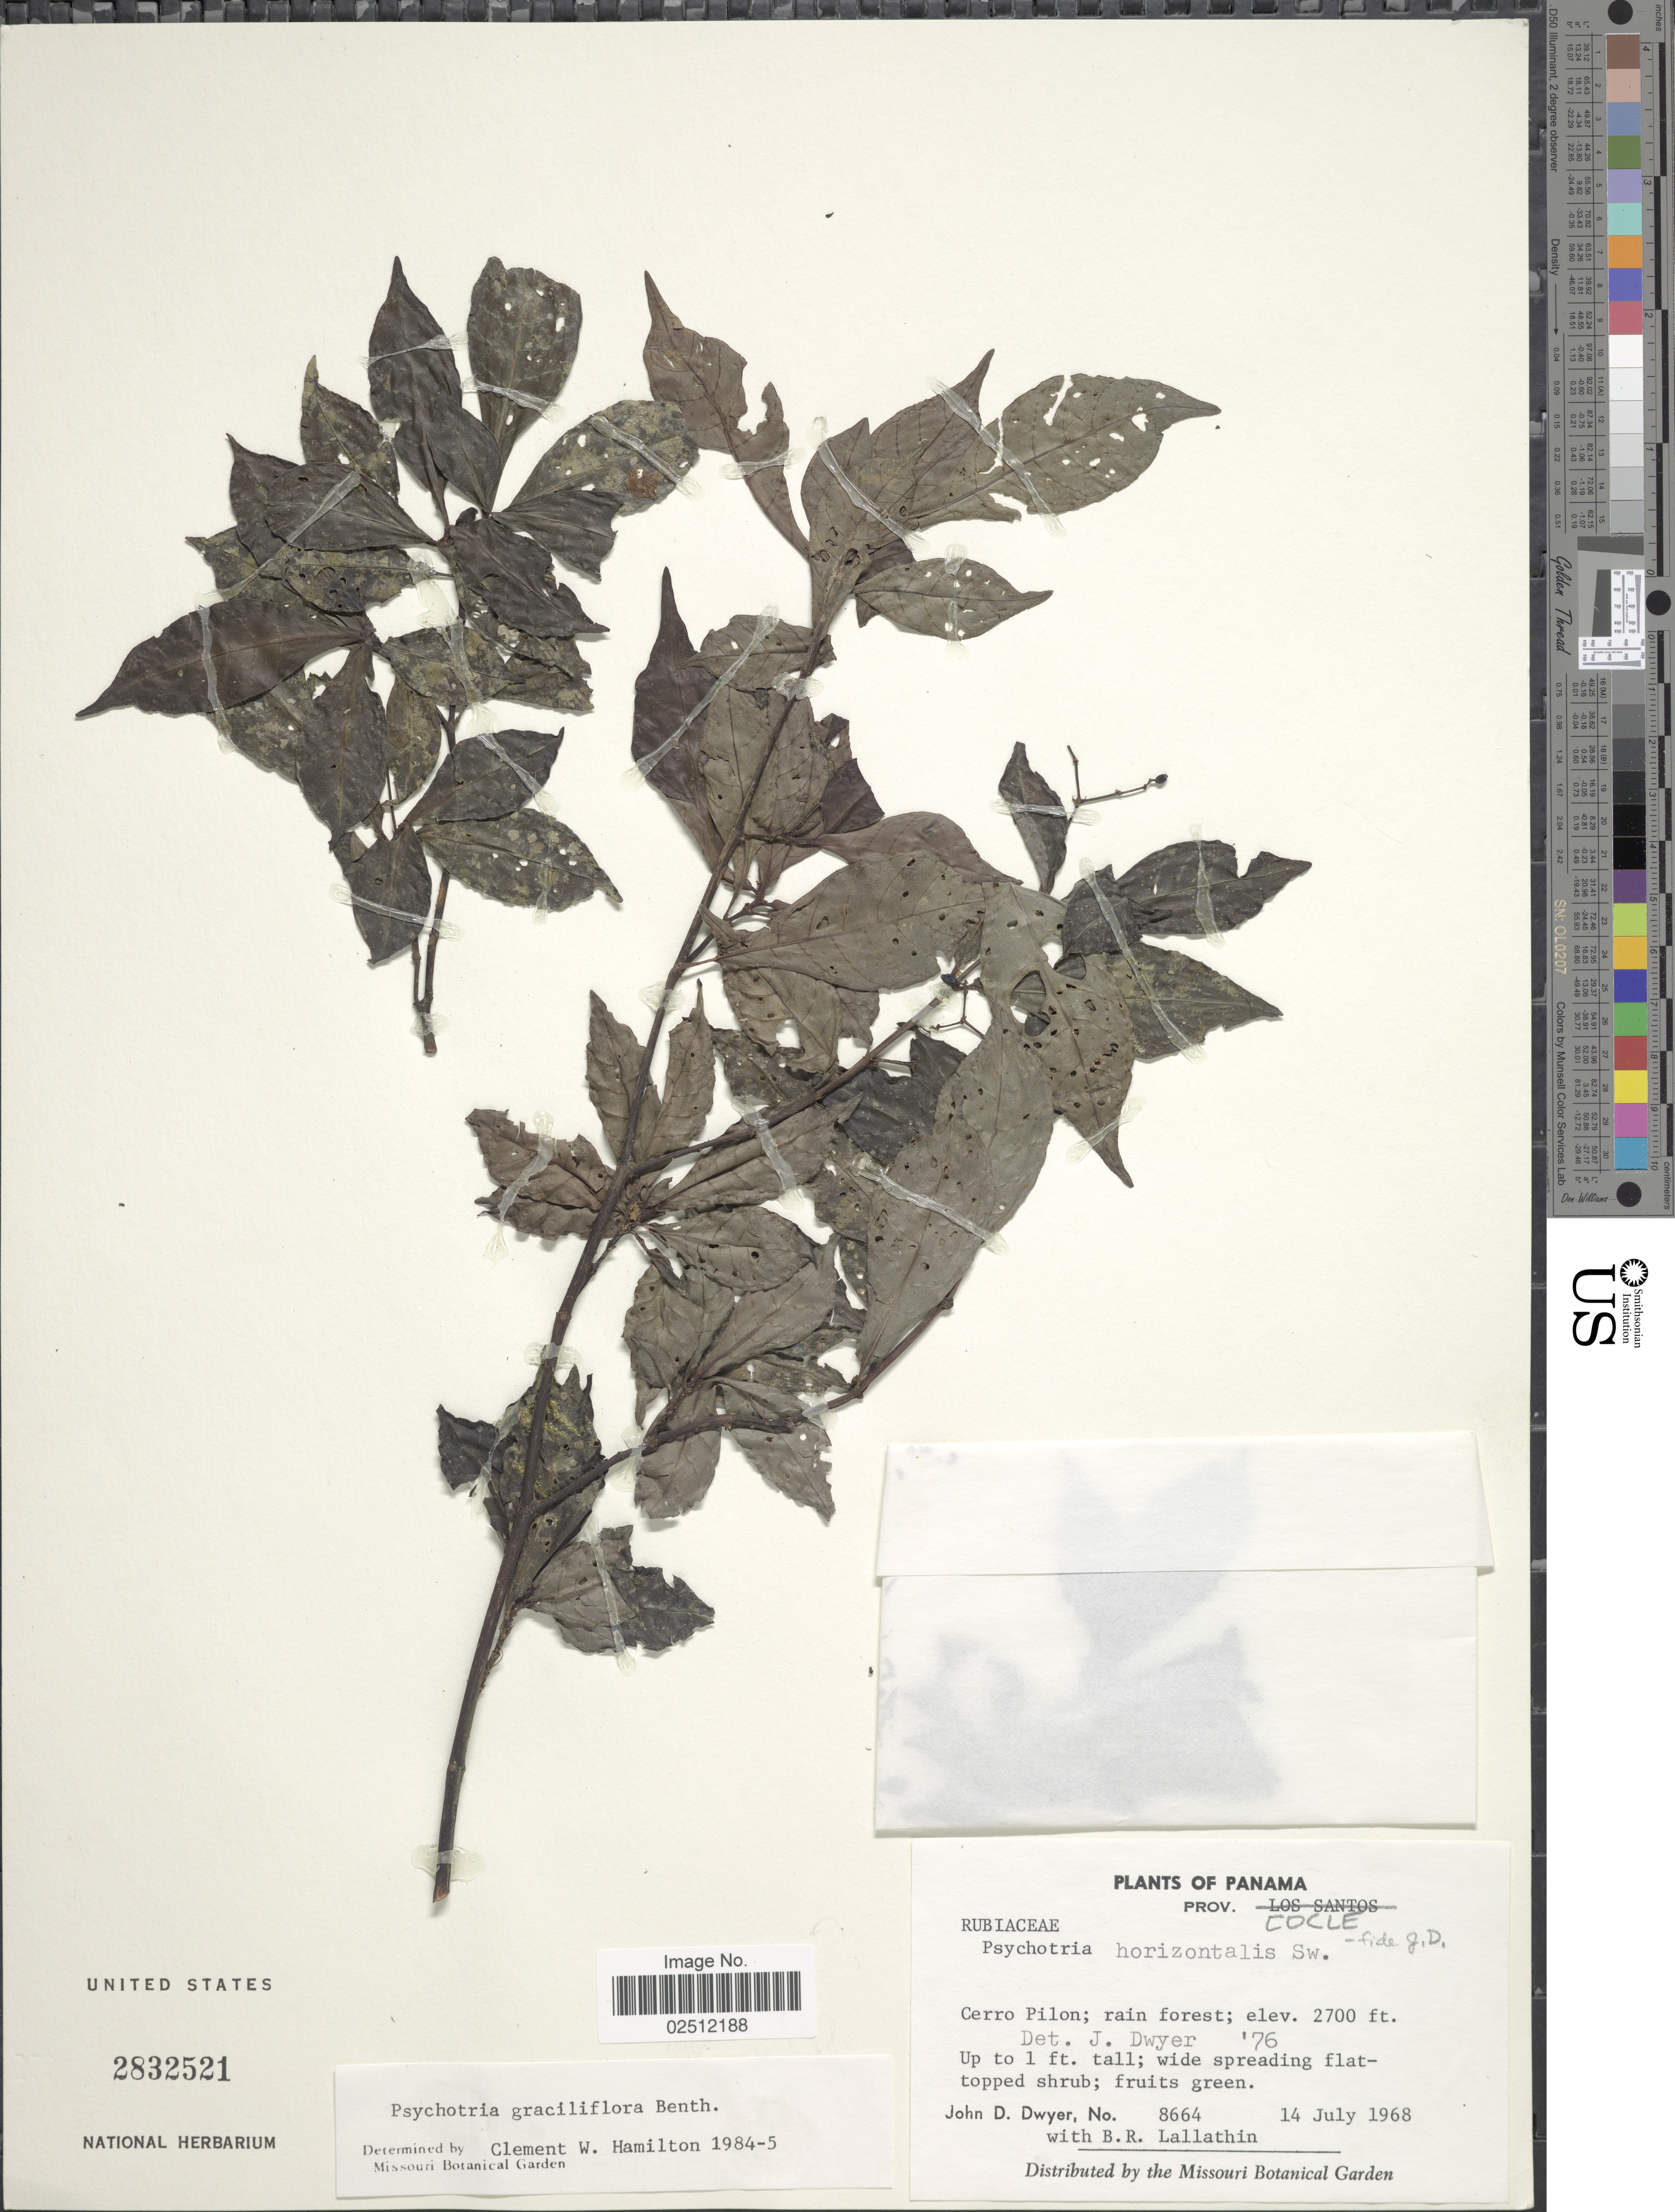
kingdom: Plantae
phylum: Tracheophyta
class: Magnoliopsida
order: Gentianales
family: Rubiaceae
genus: Psychotria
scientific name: Psychotria graciliflora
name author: Benth.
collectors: J. D. Dwyer & B. Lallathin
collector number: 8664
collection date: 1968-07-14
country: Panama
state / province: Coclé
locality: Cerro Pilon; rain forest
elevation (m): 823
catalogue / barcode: US 2832521